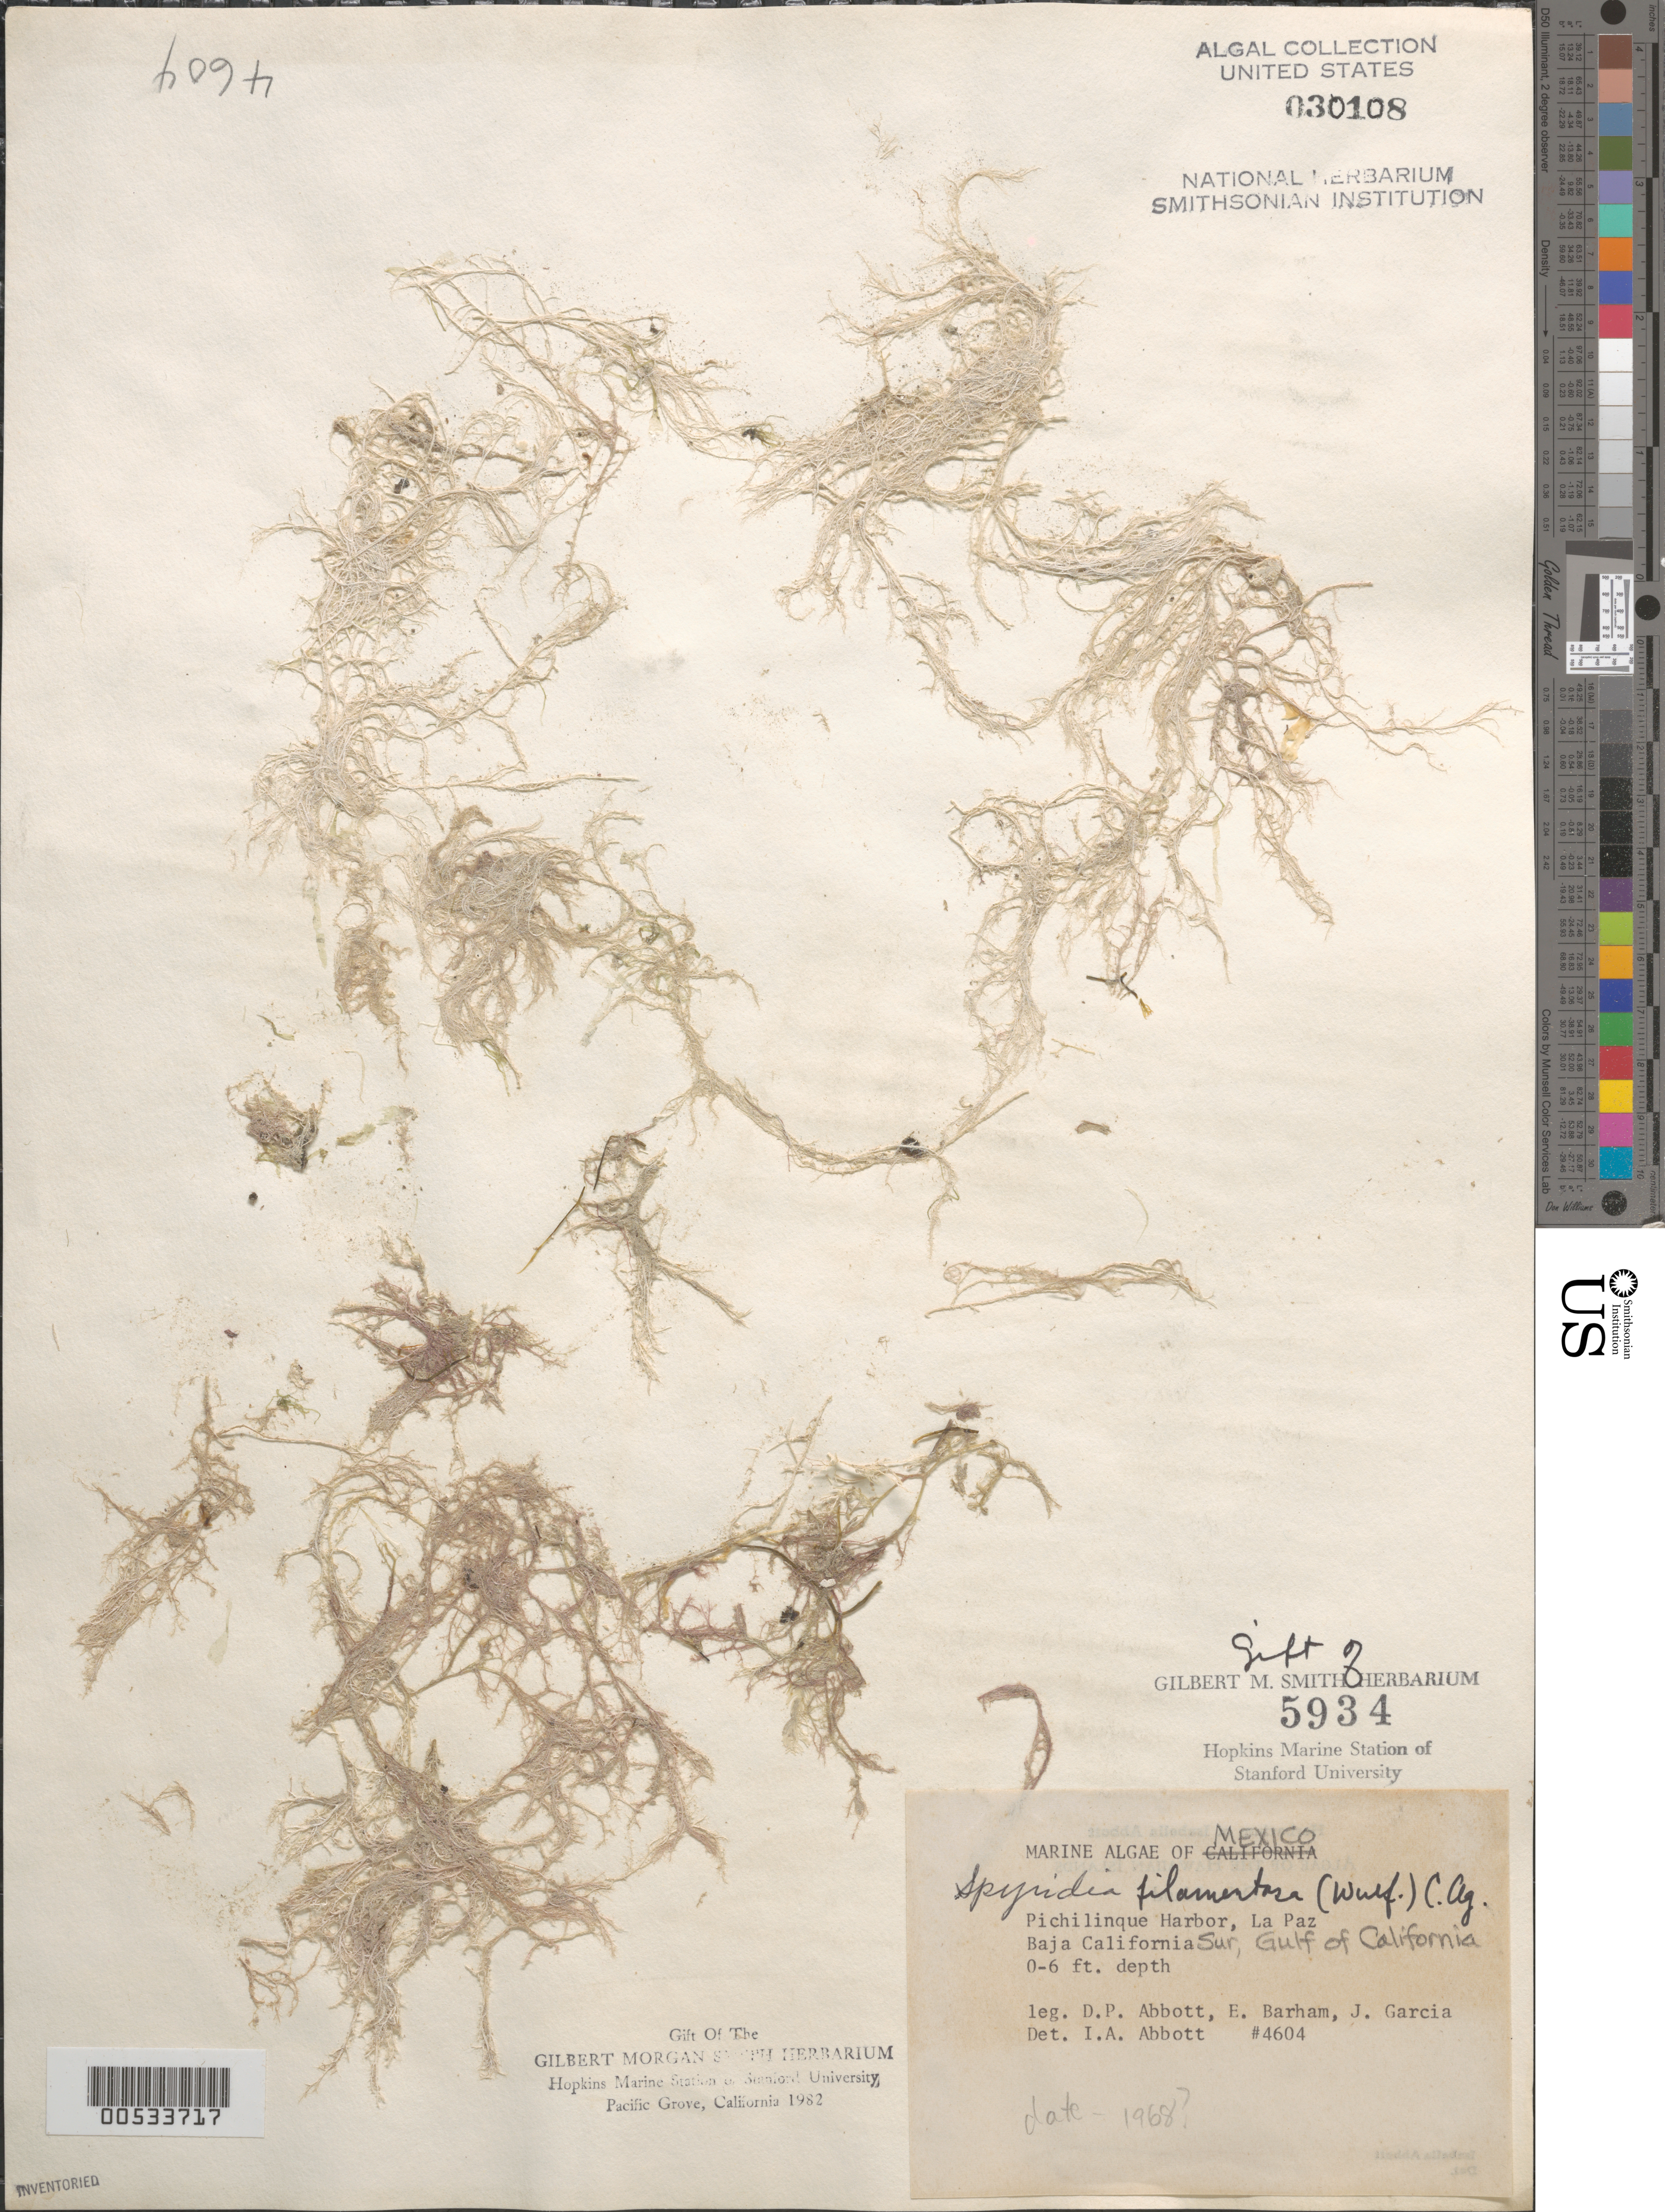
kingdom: Plantae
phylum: Rhodophyta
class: Florideophyceae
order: Ceramiales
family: Spyridiaceae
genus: Spyridia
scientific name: Spyridia filamentosa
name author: (Wulfen) Harv.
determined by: Abbott, Isabella A.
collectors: D. P. Abbott, E. Barham & J. Garcia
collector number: IAA 4604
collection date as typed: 1968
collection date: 1968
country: Mexico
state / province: Baja California Sur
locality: Pichilinque Harbor, La Paz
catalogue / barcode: US 30108